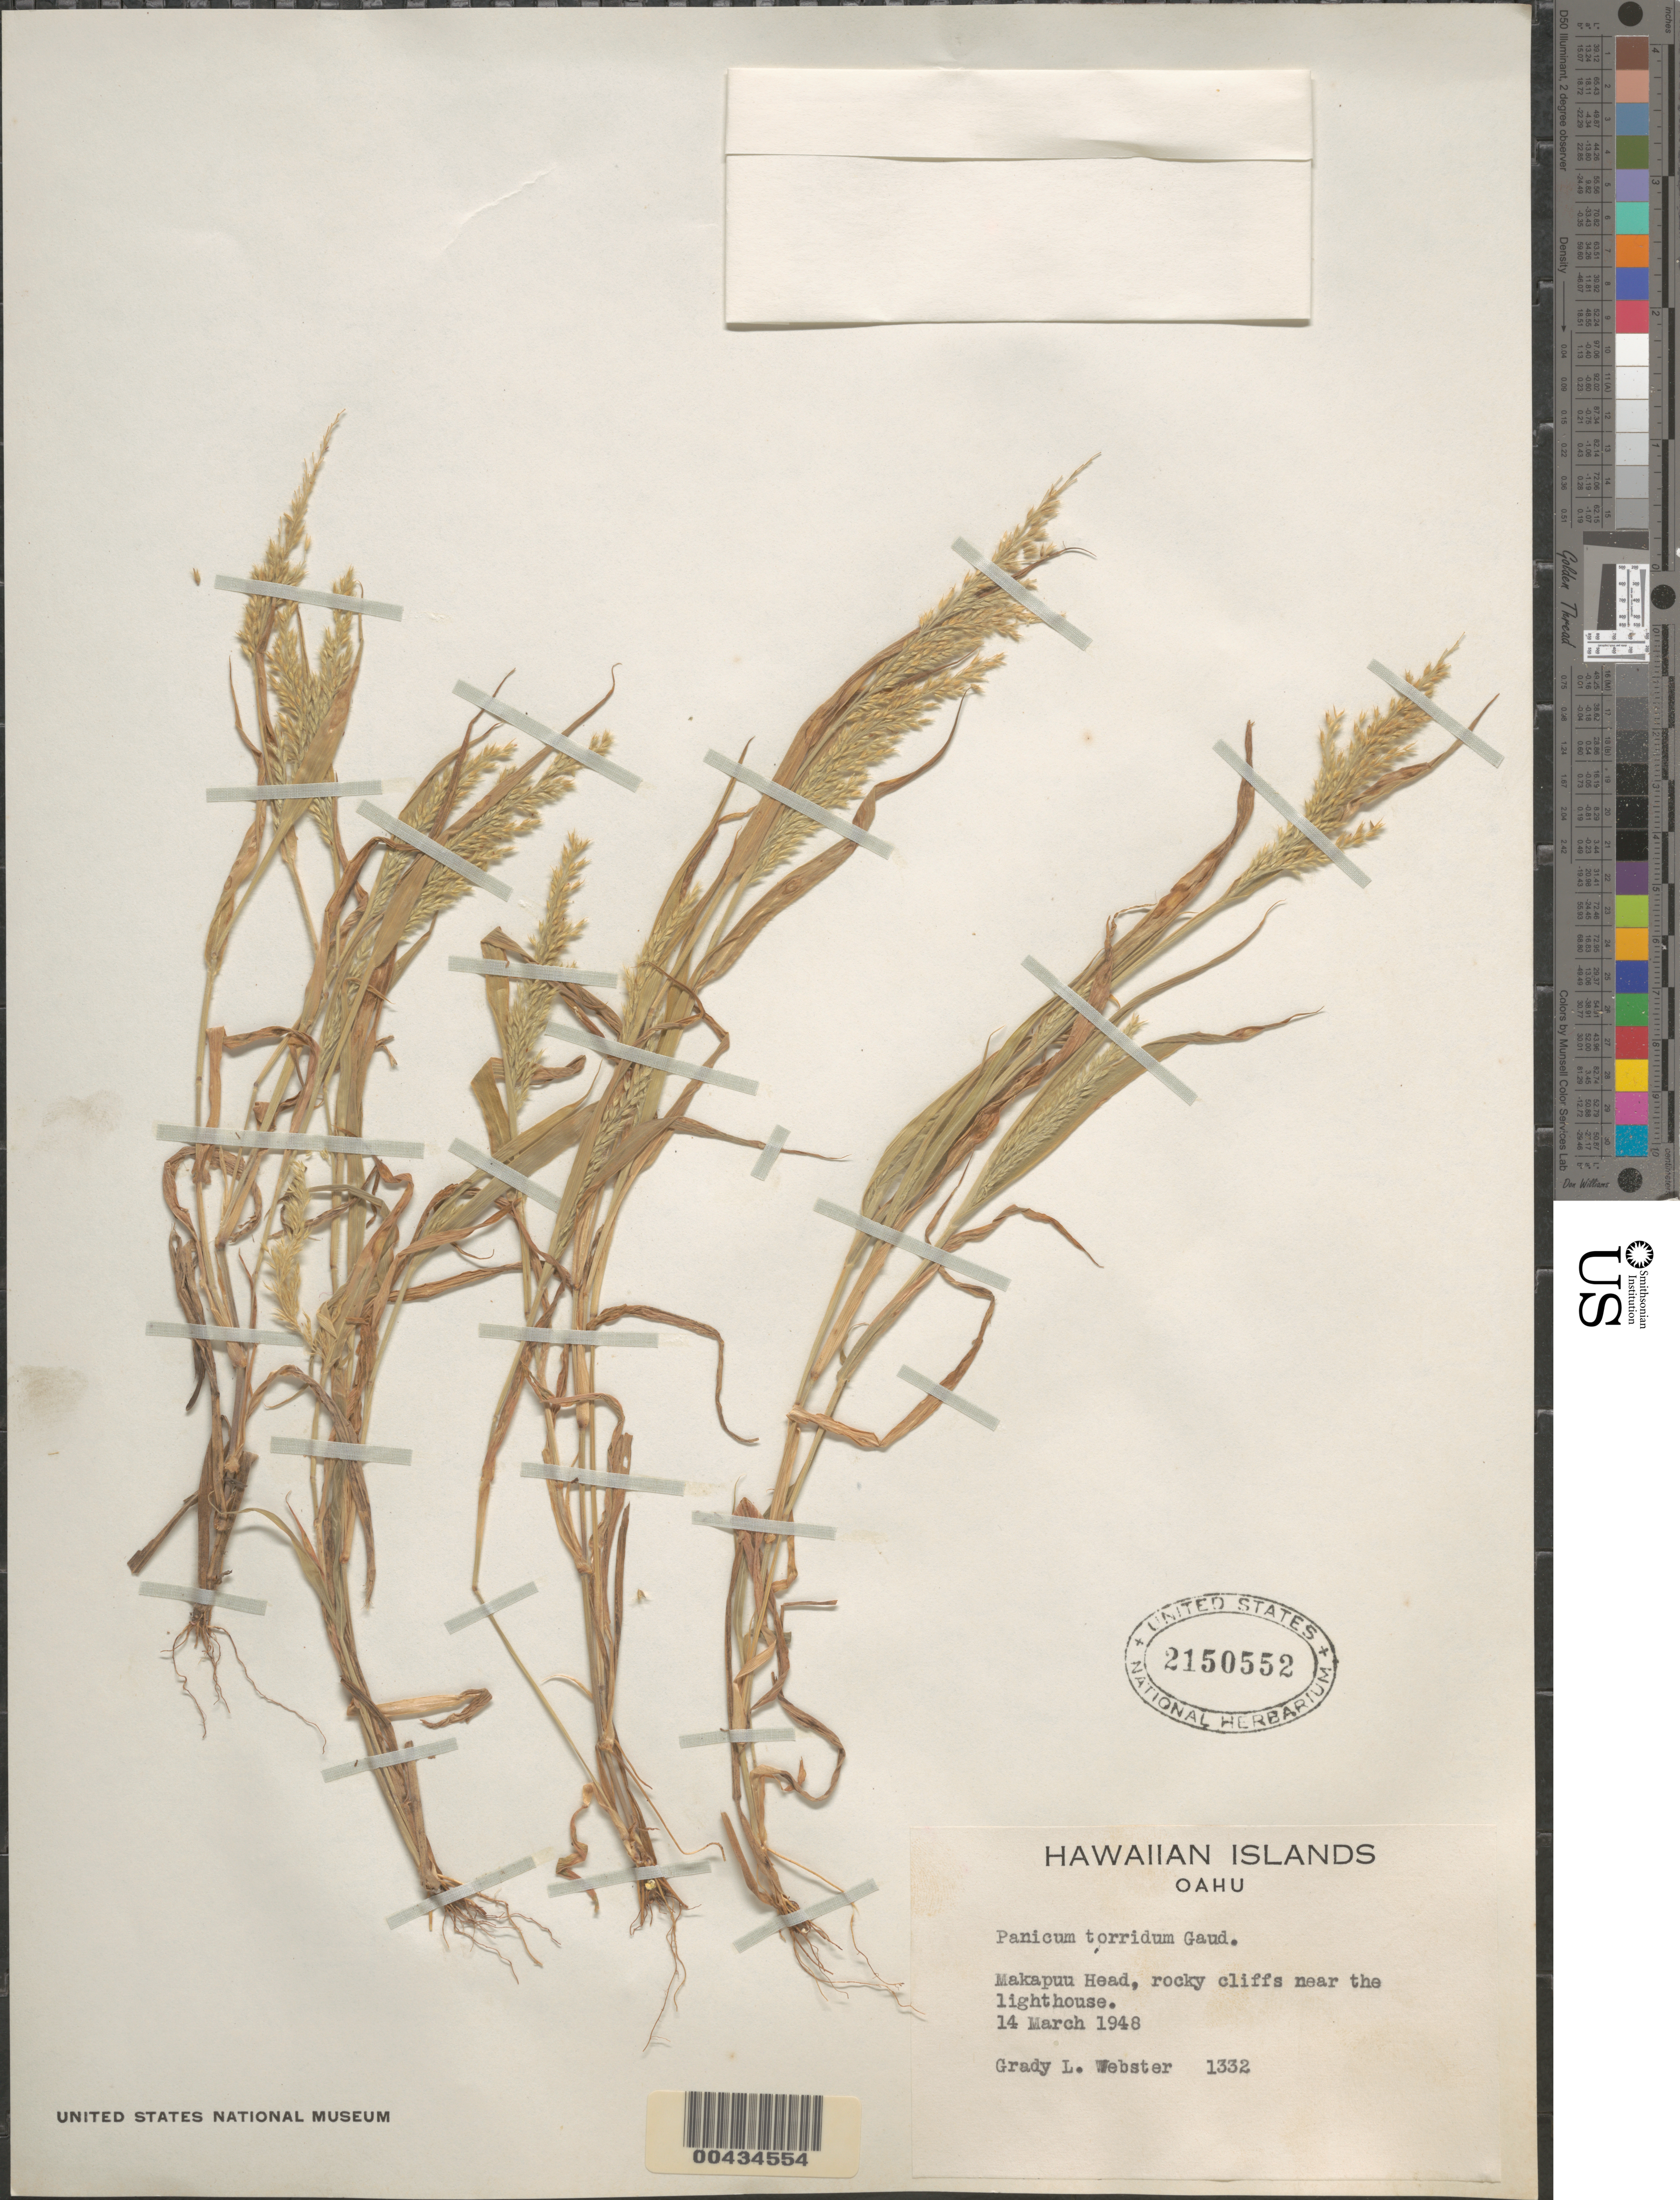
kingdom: Plantae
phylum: Tracheophyta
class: Liliopsida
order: Poales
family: Poaceae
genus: Panicum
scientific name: Panicum torridum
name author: Gaudich.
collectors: G. L. Webster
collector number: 1332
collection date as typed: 14 Mar 1948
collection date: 1948-03-14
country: United States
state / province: Hawaii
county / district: Honolulu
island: Oahu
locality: Makapuu Head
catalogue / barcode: US 2150552